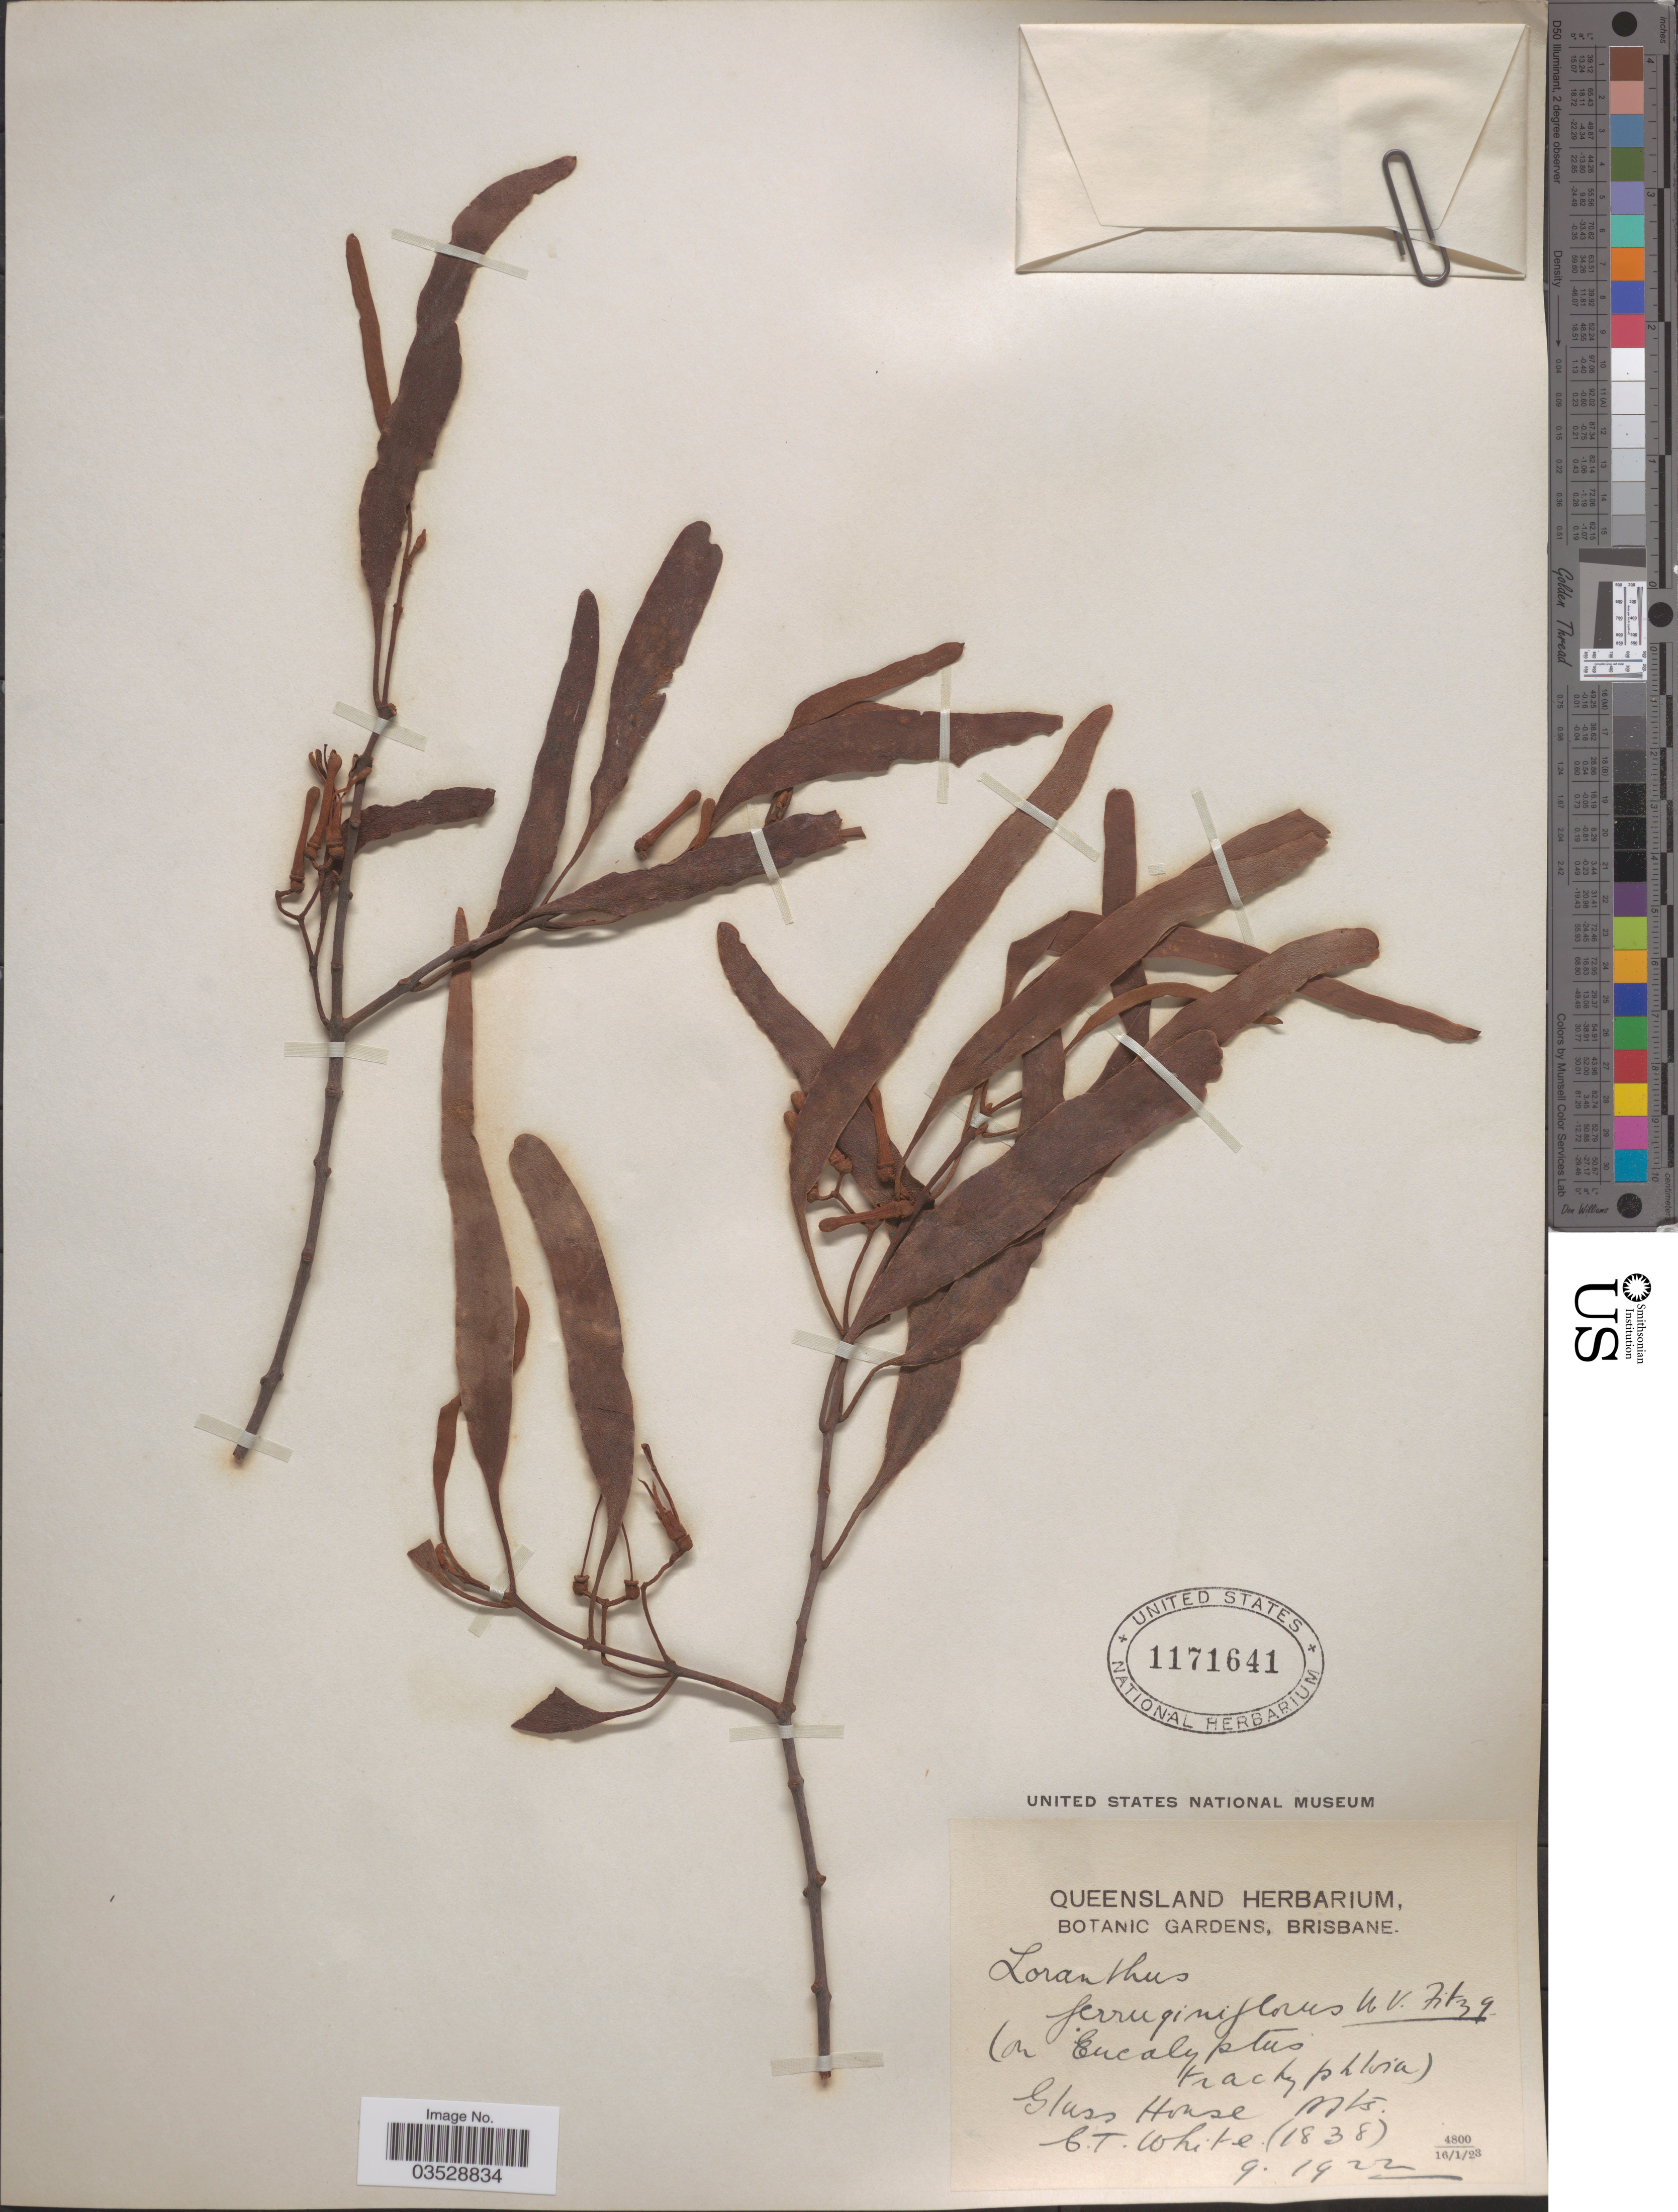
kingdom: Plantae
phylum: Tracheophyta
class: Magnoliopsida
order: Santalales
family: Loranthaceae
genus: Amyema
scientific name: Amyema bifurcata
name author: Tiegh.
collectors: C. T. White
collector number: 1838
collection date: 1922-09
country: Australia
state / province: Queensland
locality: Glass House Mts.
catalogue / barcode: US 1171641